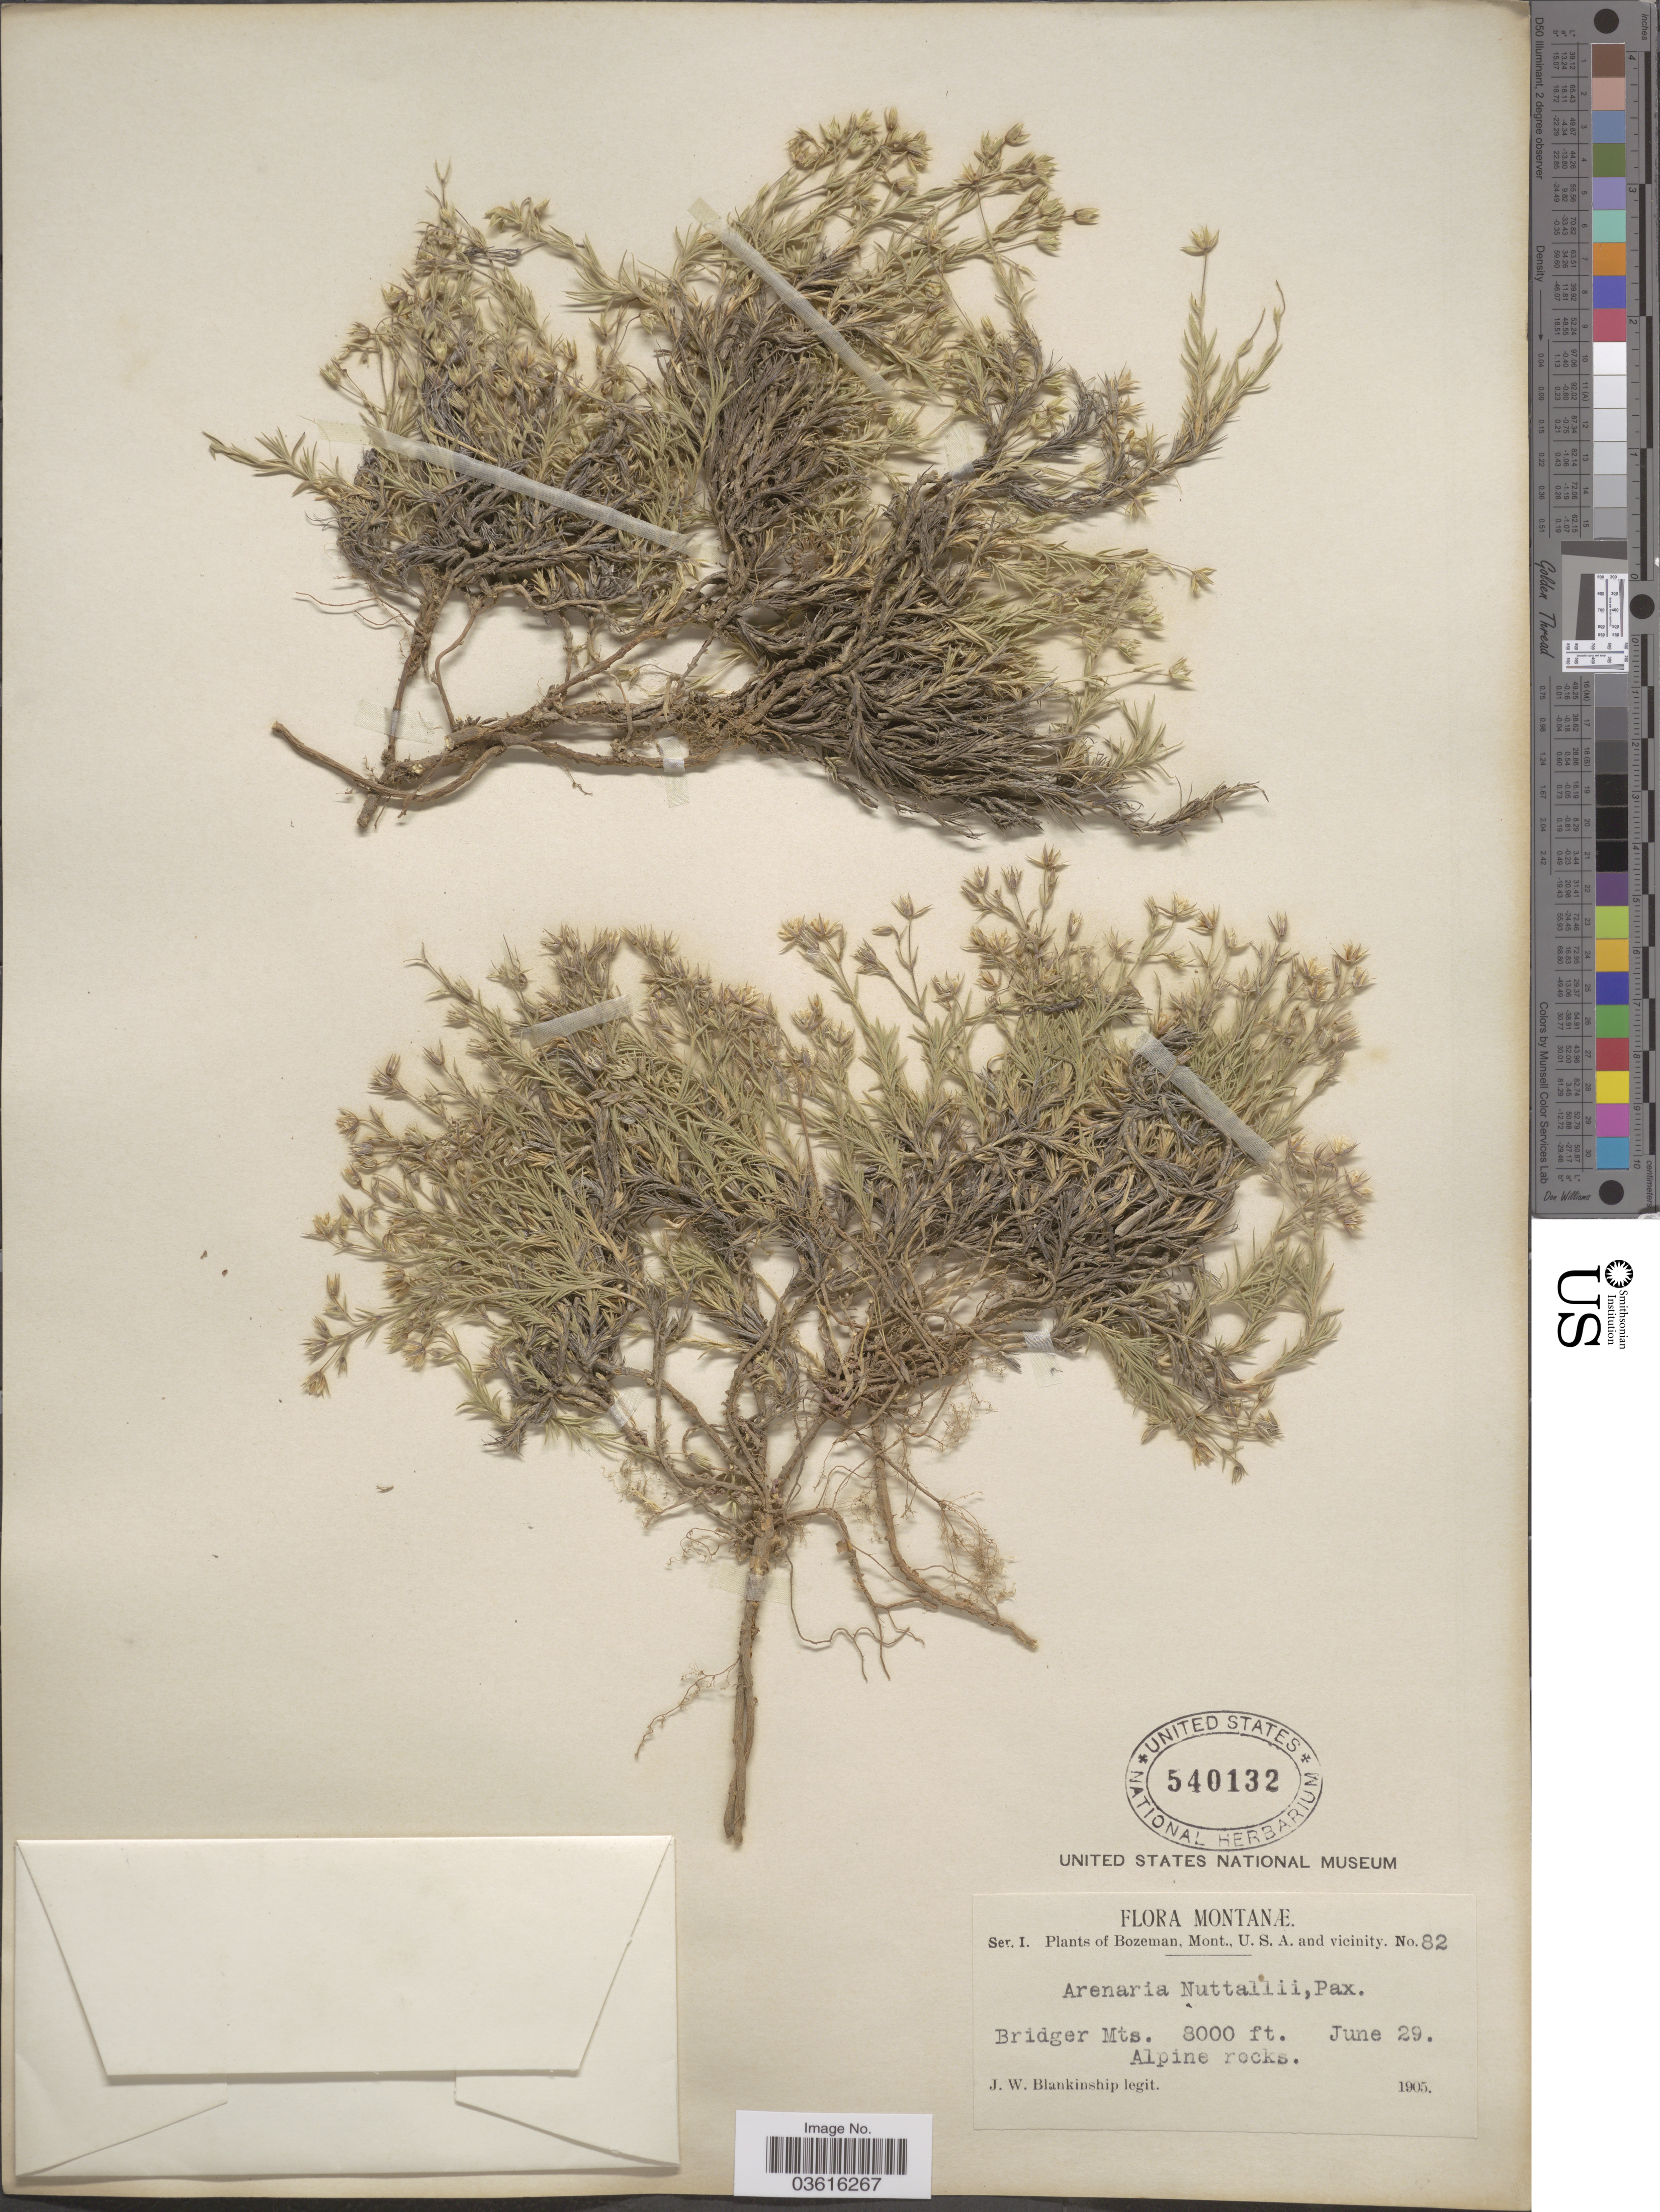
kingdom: Plantae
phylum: Tracheophyta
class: Magnoliopsida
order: Caryophyllales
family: Caryophyllaceae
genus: Minuartia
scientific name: Minuartia nuttallii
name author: (Pax) Briq.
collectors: J. W. Blankinship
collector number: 82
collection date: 1905-06-29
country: United States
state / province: Montana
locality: Montanæ. Bridger Mts. Alpine rocks.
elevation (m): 2438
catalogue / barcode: US 540132